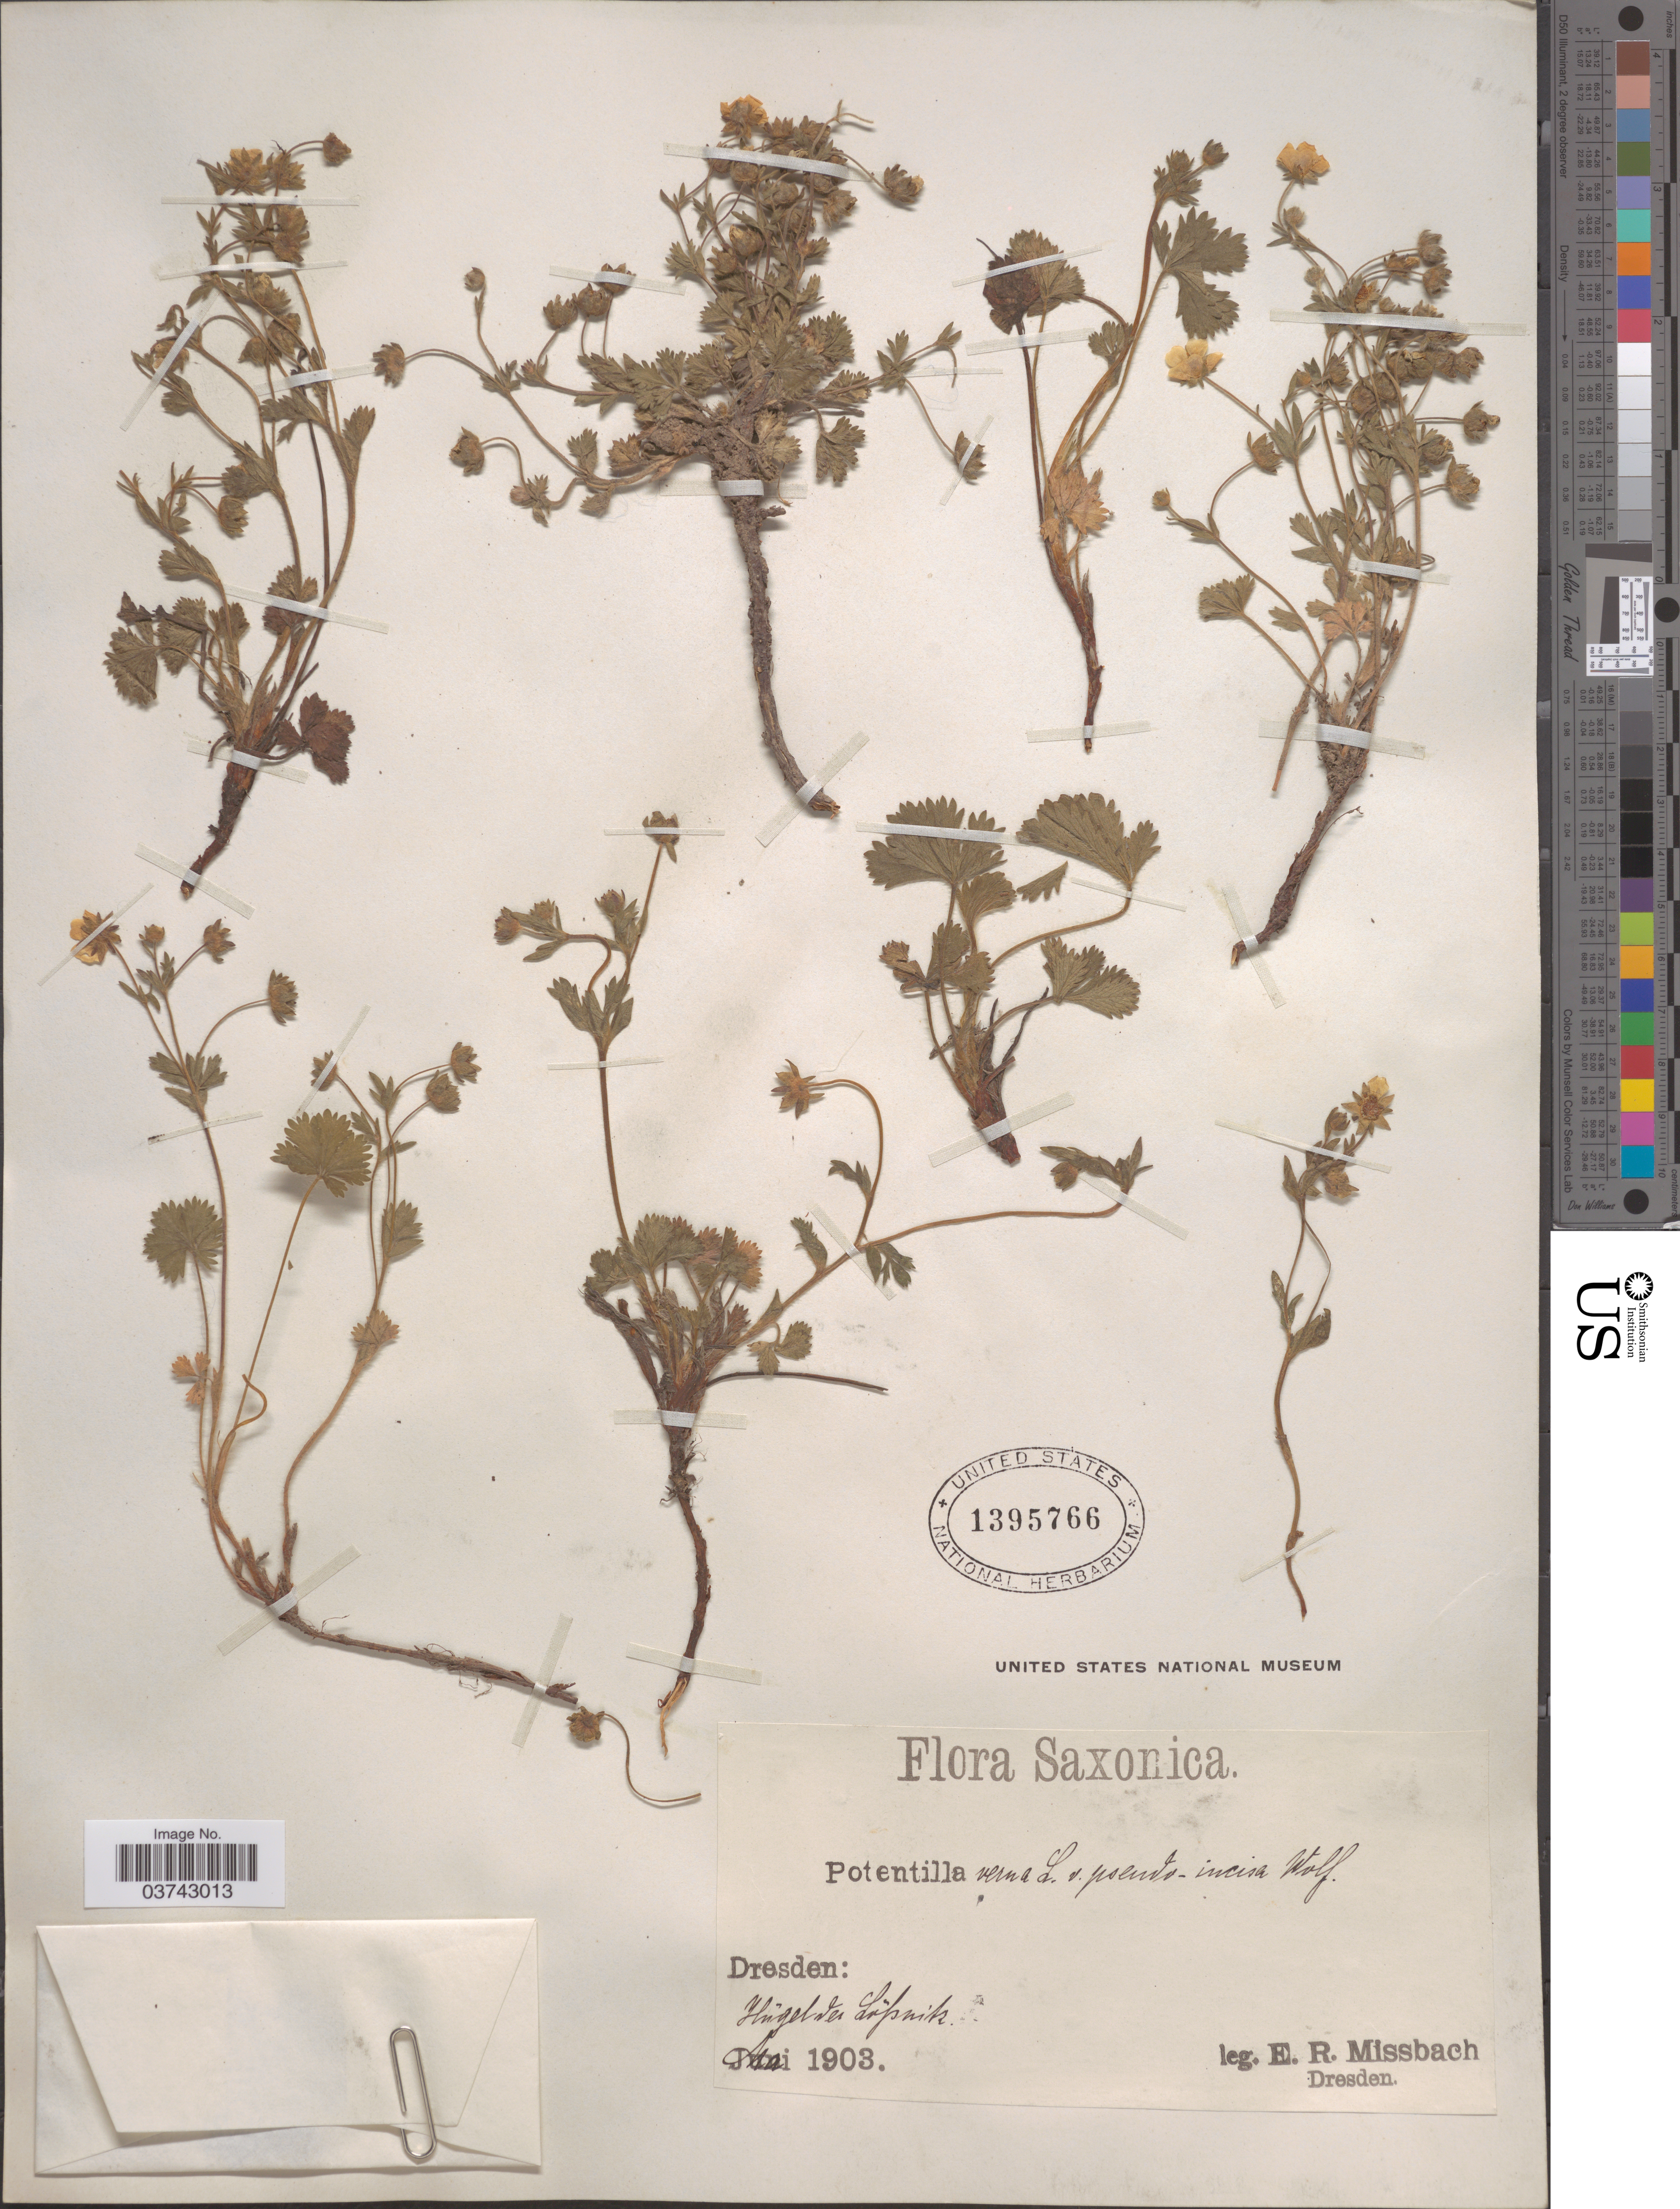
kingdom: Plantae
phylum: Tracheophyta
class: Magnoliopsida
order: Rosales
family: Rosaceae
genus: Potentilla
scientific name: Potentilla verna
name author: L.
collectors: E. Missbach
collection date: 1903-05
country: Germany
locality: Saxonica. Dresden: Hügel der Löpnik.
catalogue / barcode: US 1395766